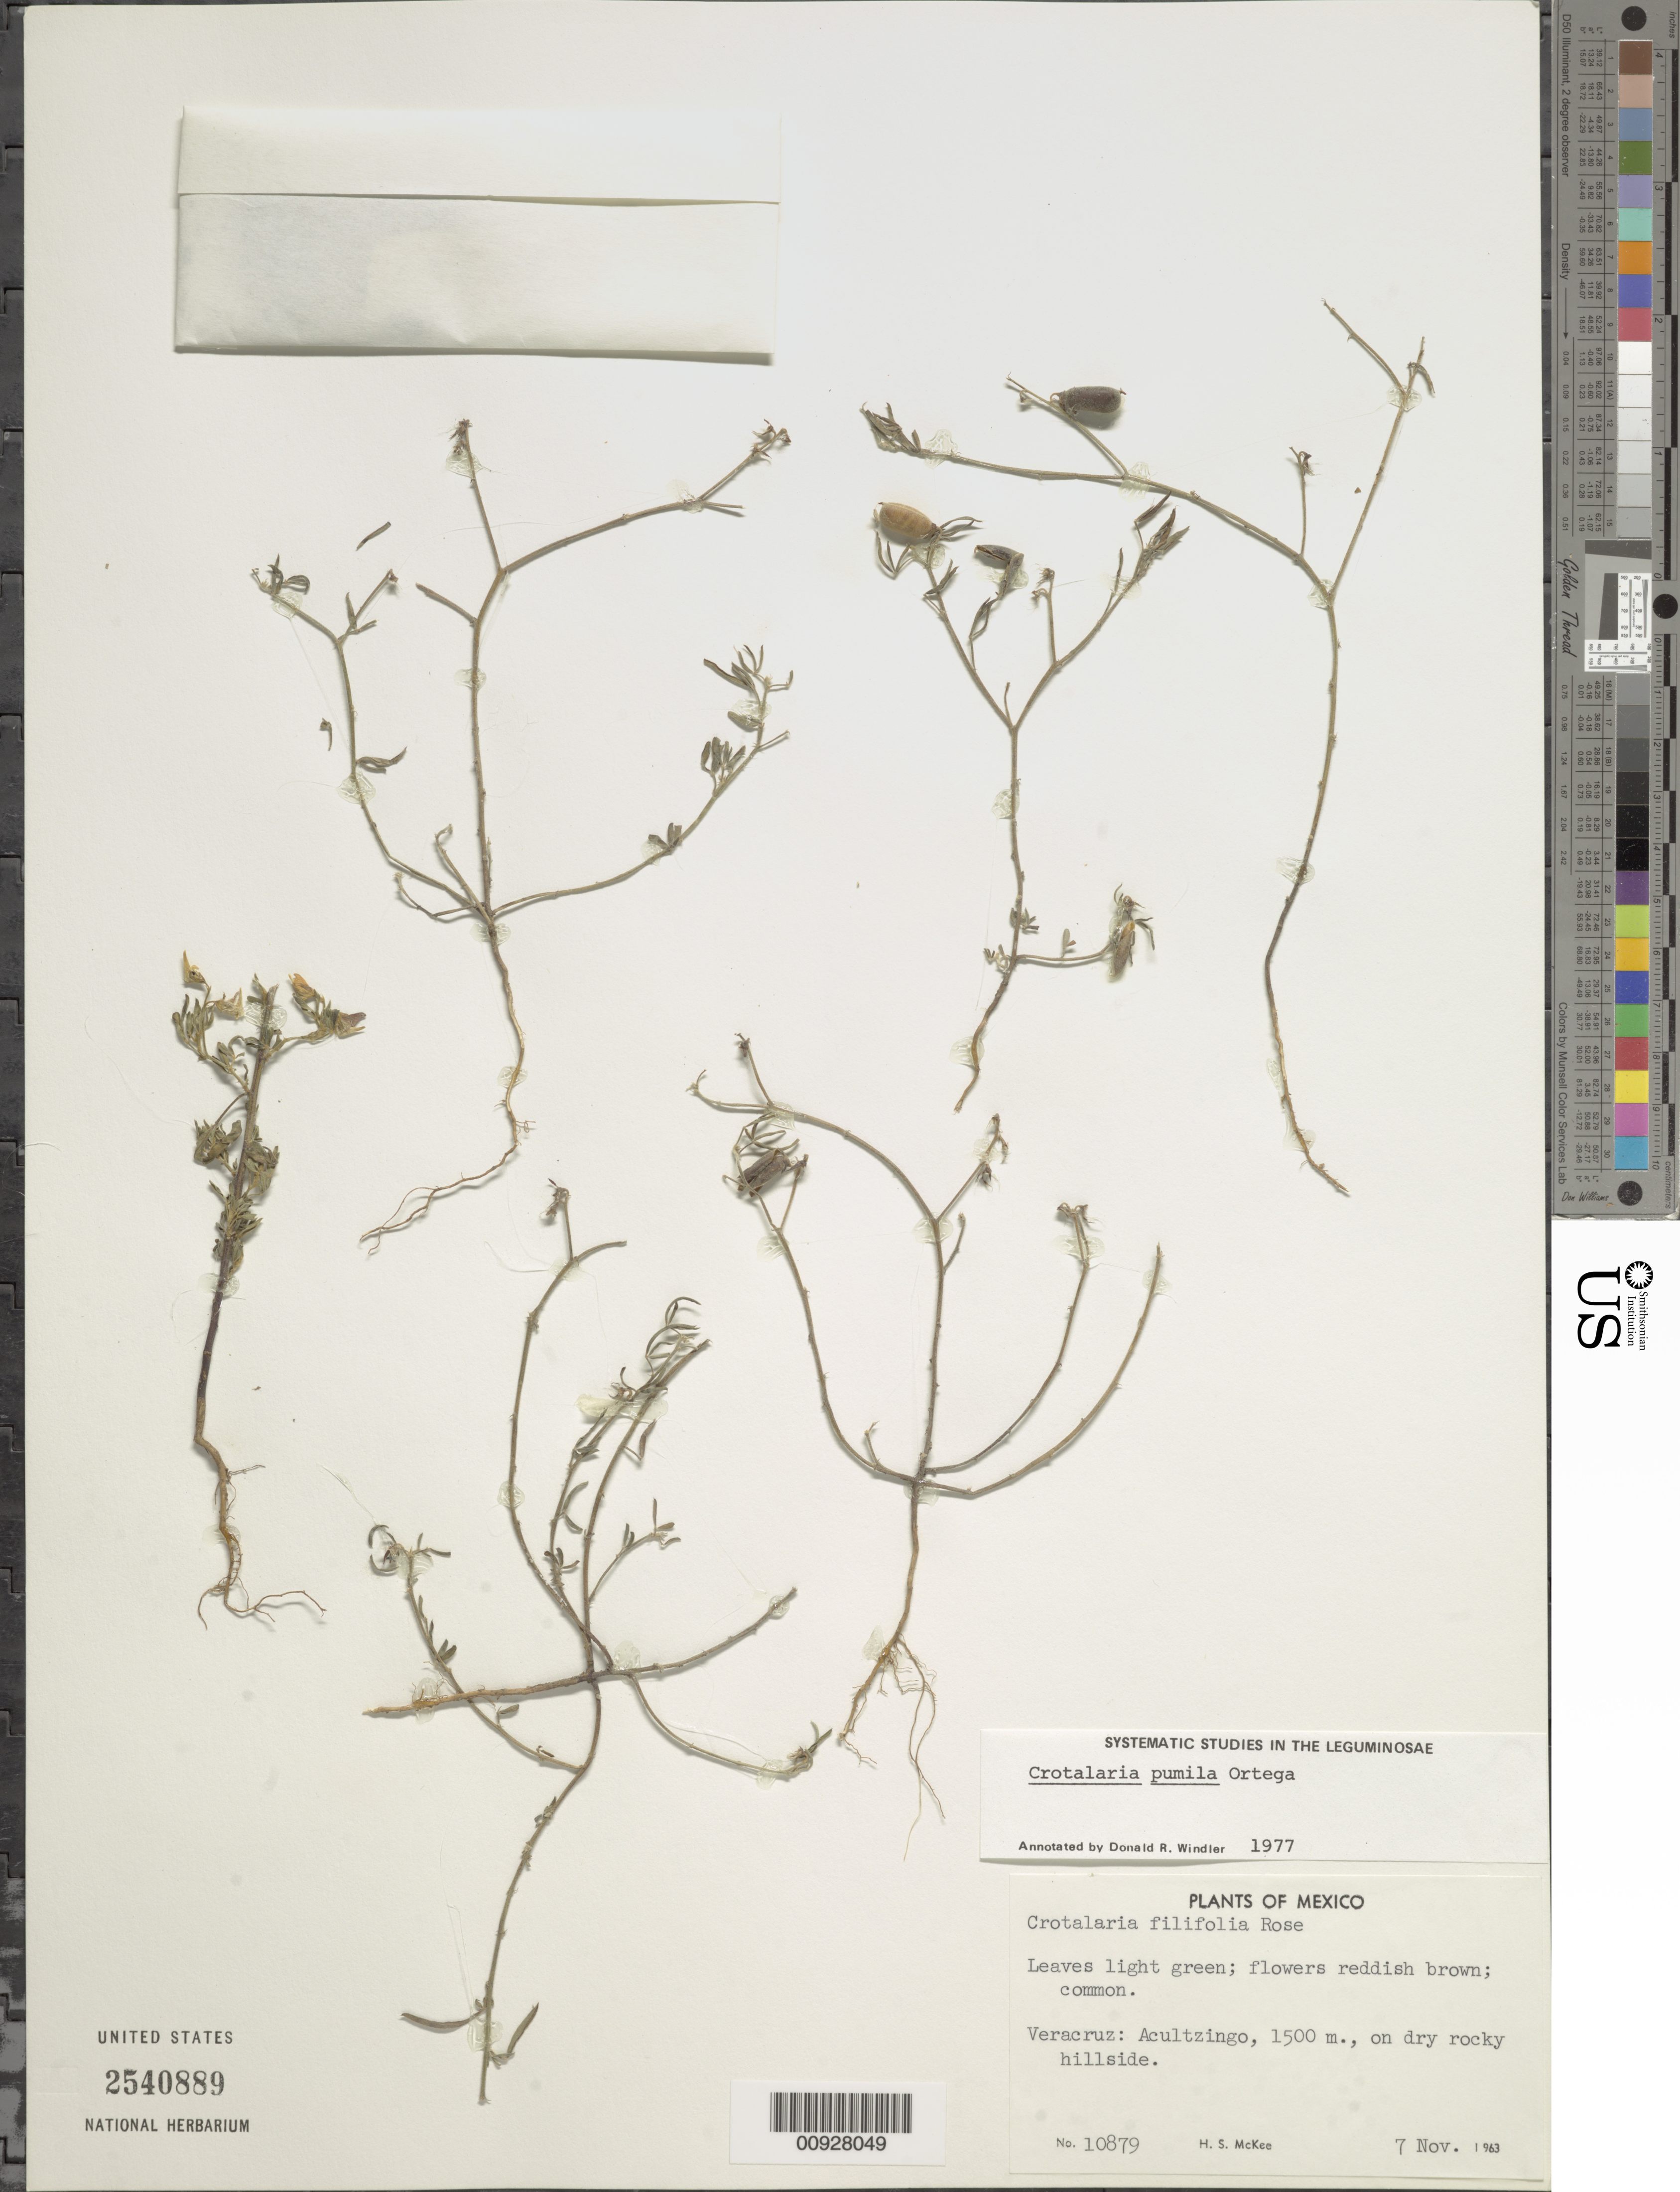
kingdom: Plantae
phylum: Tracheophyta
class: Magnoliopsida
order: Fabales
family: Fabaceae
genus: Crotalaria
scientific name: Crotalaria pumila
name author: Ortega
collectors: H. S. McKee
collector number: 10879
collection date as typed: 07 Nov 1963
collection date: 1963-11-07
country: Mexico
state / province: Veracruz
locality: Veracruz: Acultzingo.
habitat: On dry rocky hillside.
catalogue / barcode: US 2540889